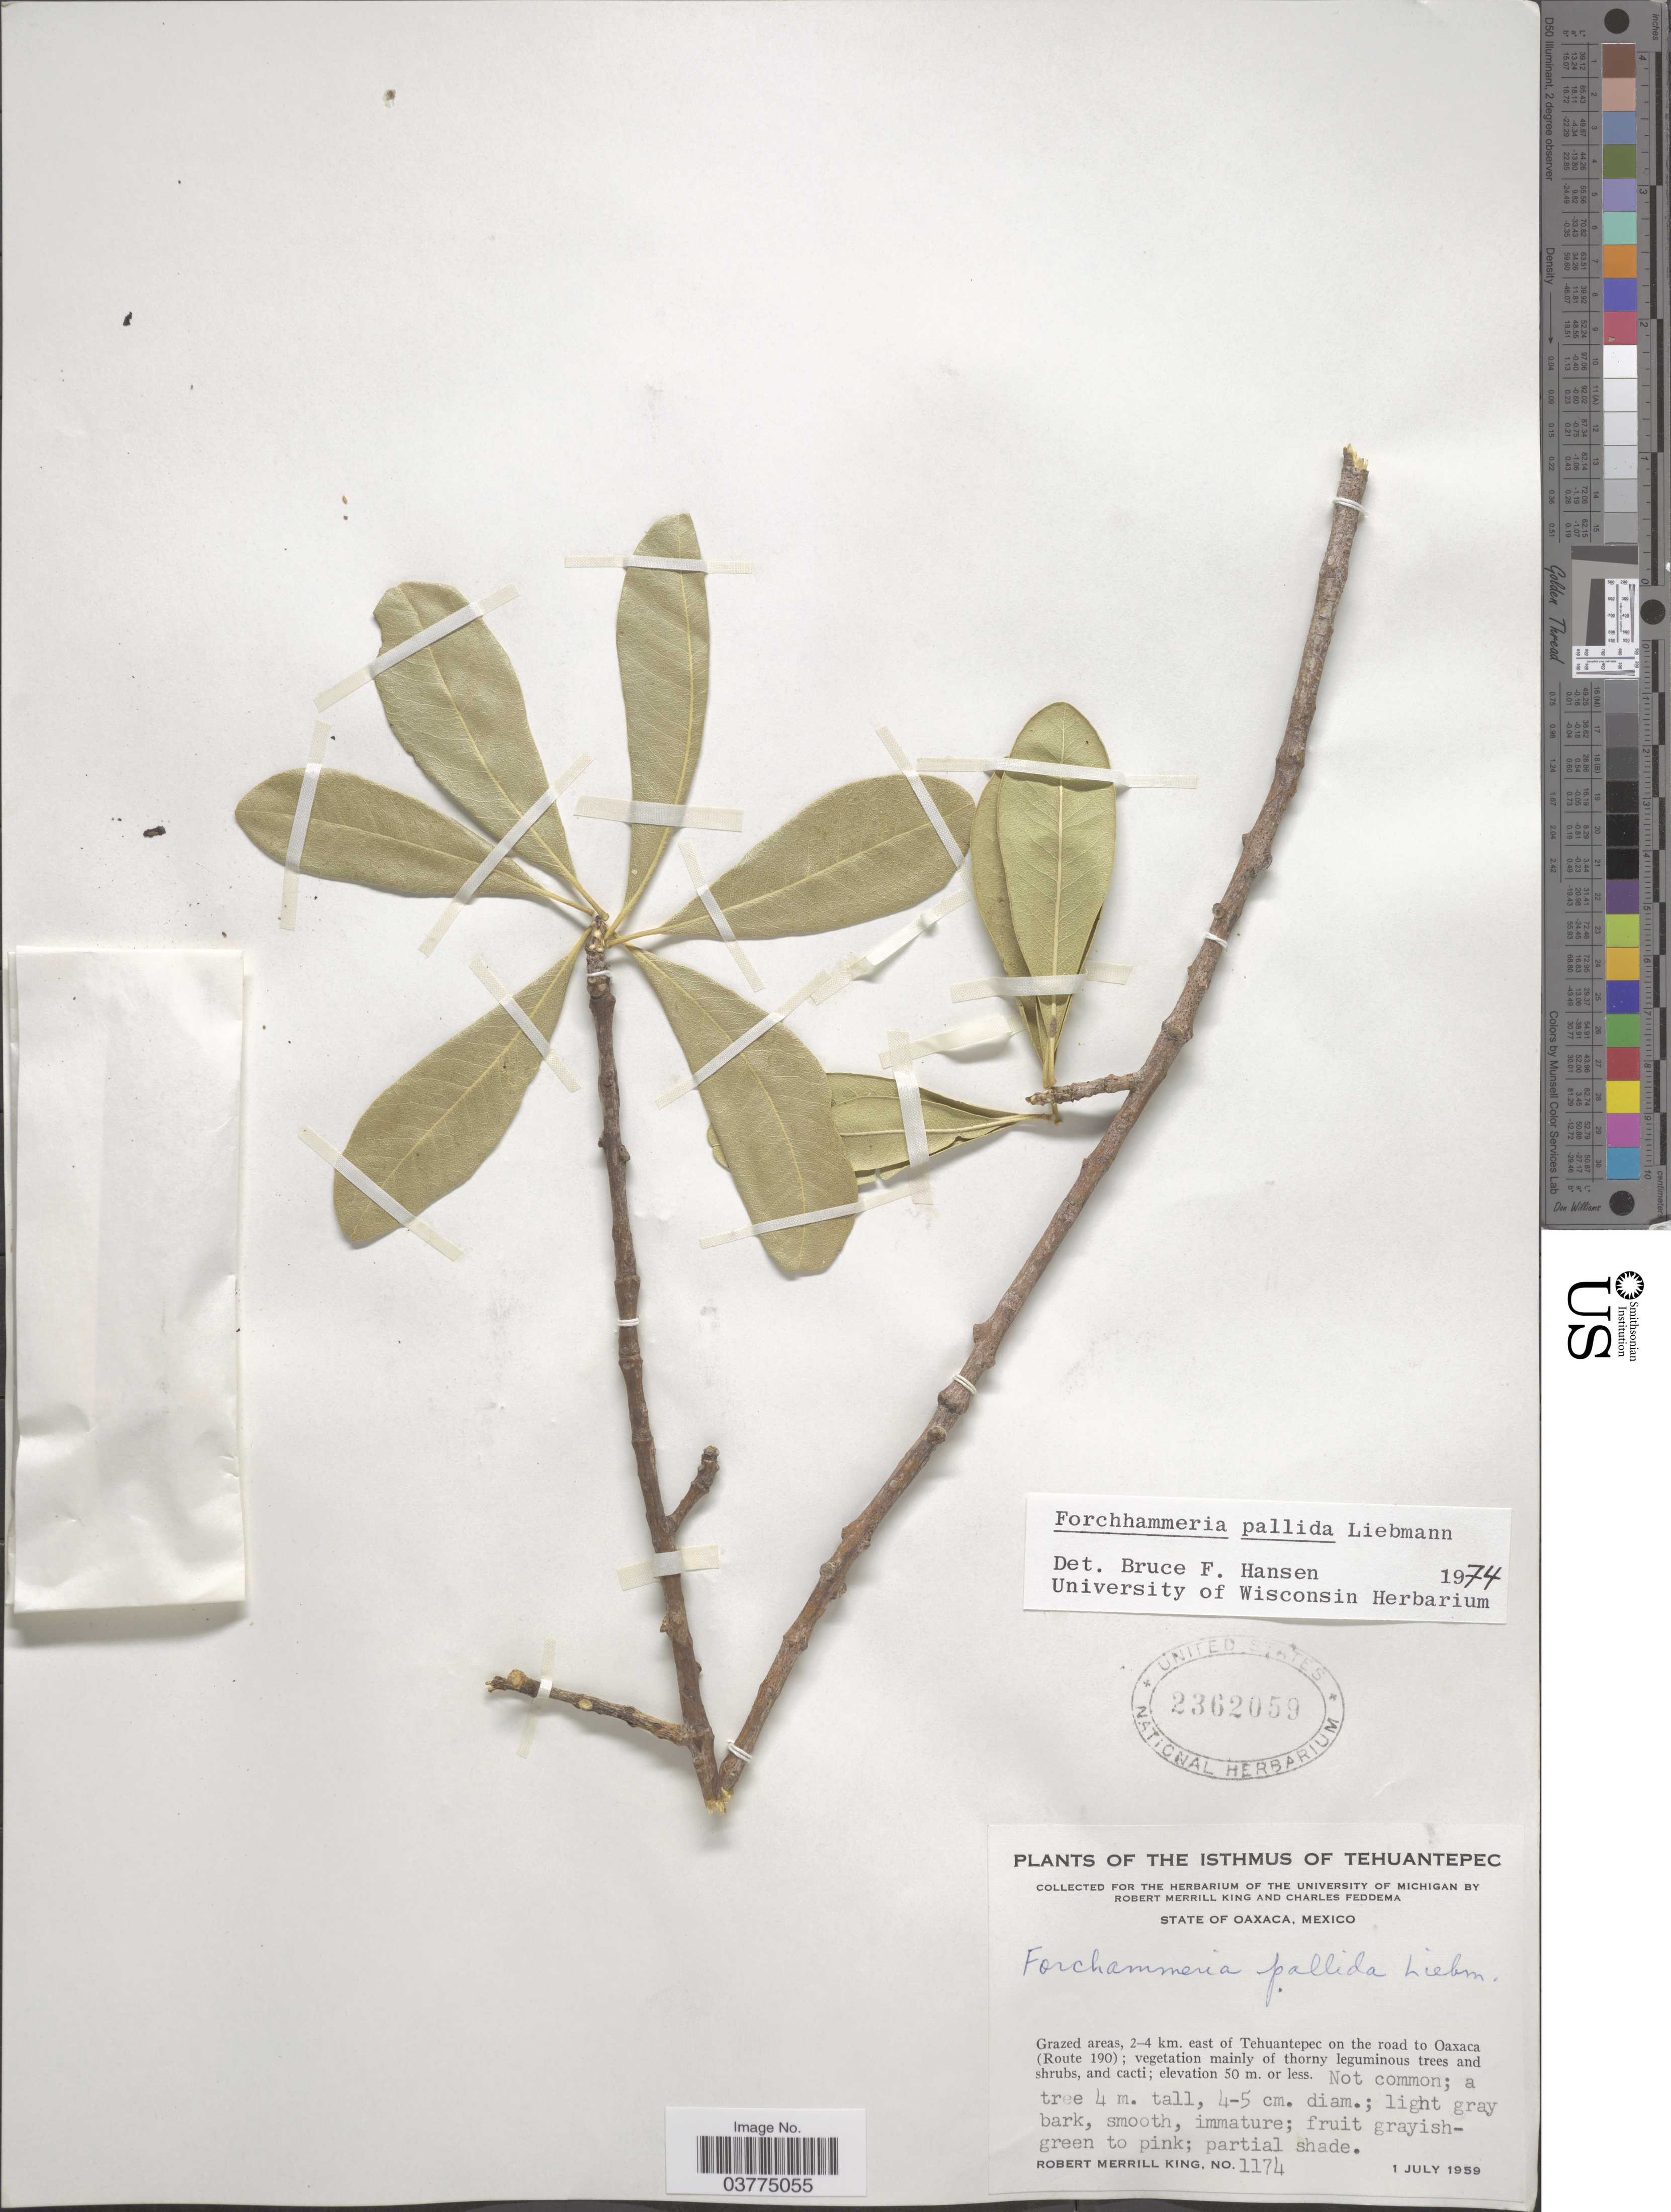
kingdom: Plantae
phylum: Tracheophyta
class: Magnoliopsida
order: Brassicales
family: Stixaceae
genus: Forchhammeria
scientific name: Forchhammeria pallida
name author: Liebm.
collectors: R. M. King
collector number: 1174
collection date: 1959-07-01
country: Mexico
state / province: Oaxaca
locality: The Isthmus of Tehuantepec. Grazed areas, 2-4 km. east of Tehuantepec on the road to Oaxaca (Route 190).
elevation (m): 50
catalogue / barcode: US 2362059